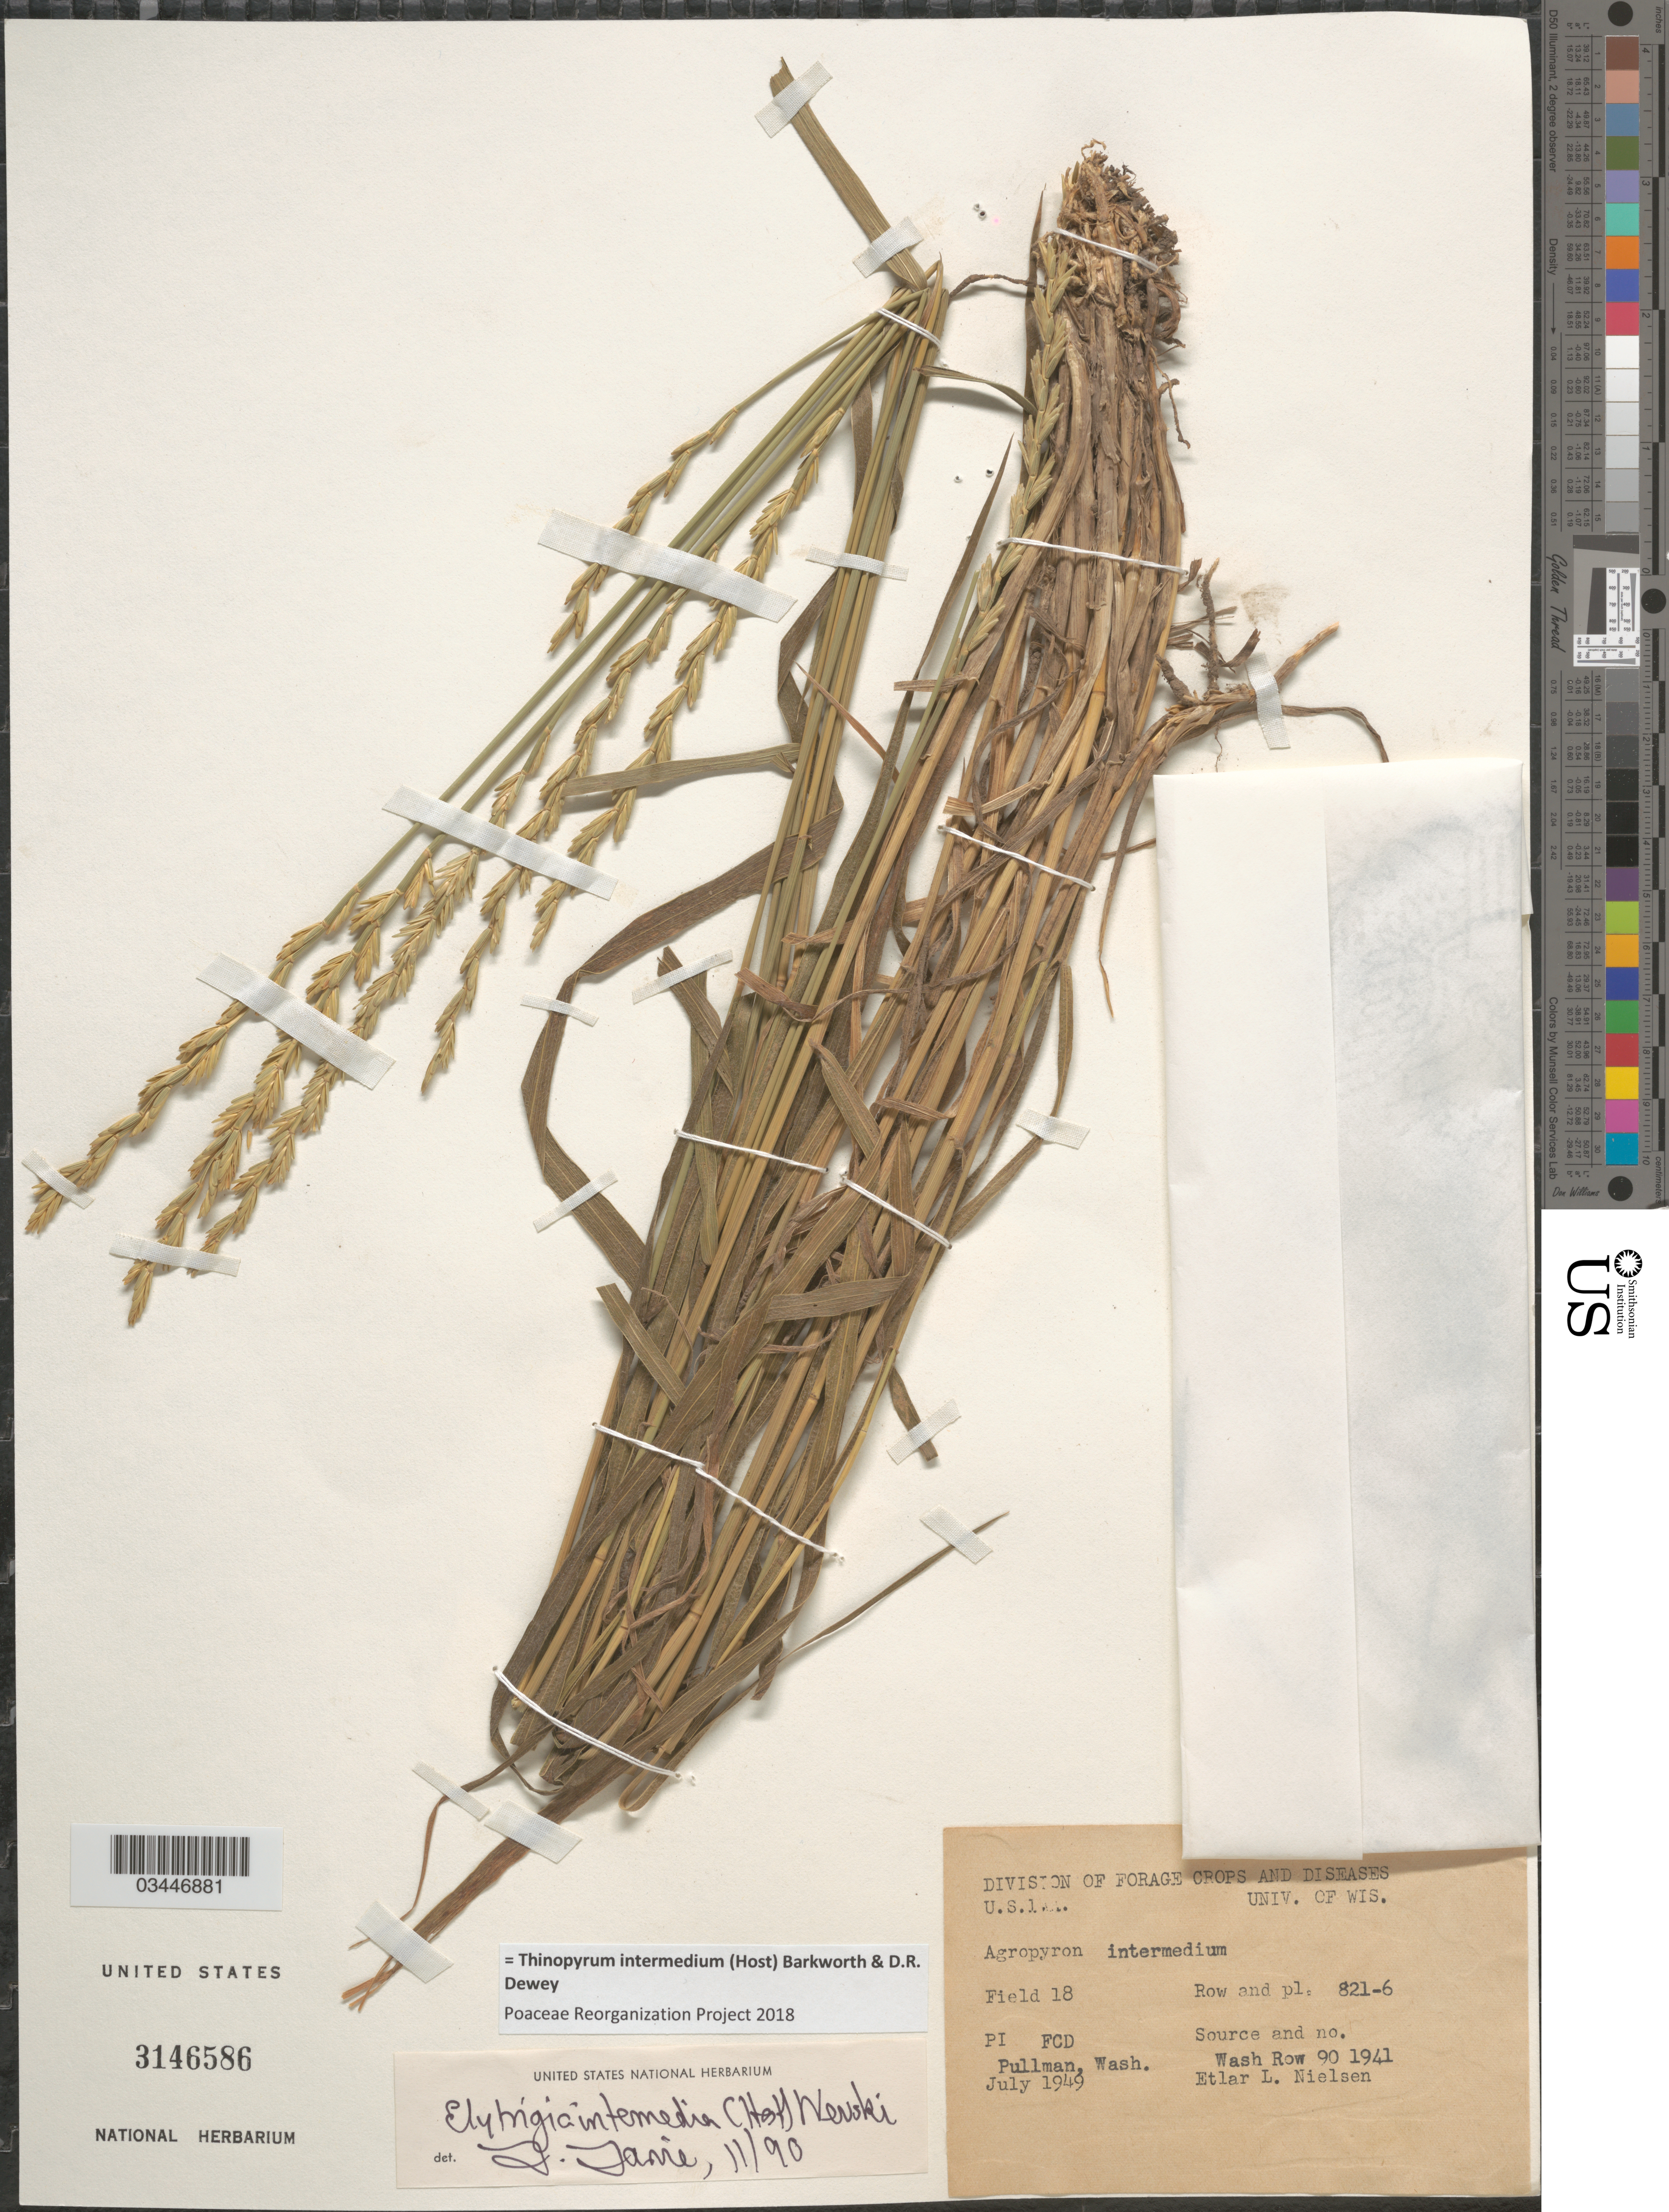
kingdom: Plantae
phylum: Tracheophyta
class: Liliopsida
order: Poales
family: Poaceae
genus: Aegilops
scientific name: Aegilops sp.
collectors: E. L. Nielsen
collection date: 1949-07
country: United States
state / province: Washington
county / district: Whitman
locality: Field 18 Row and pl. 821-6. FCD Pullman.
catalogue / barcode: US 3146586